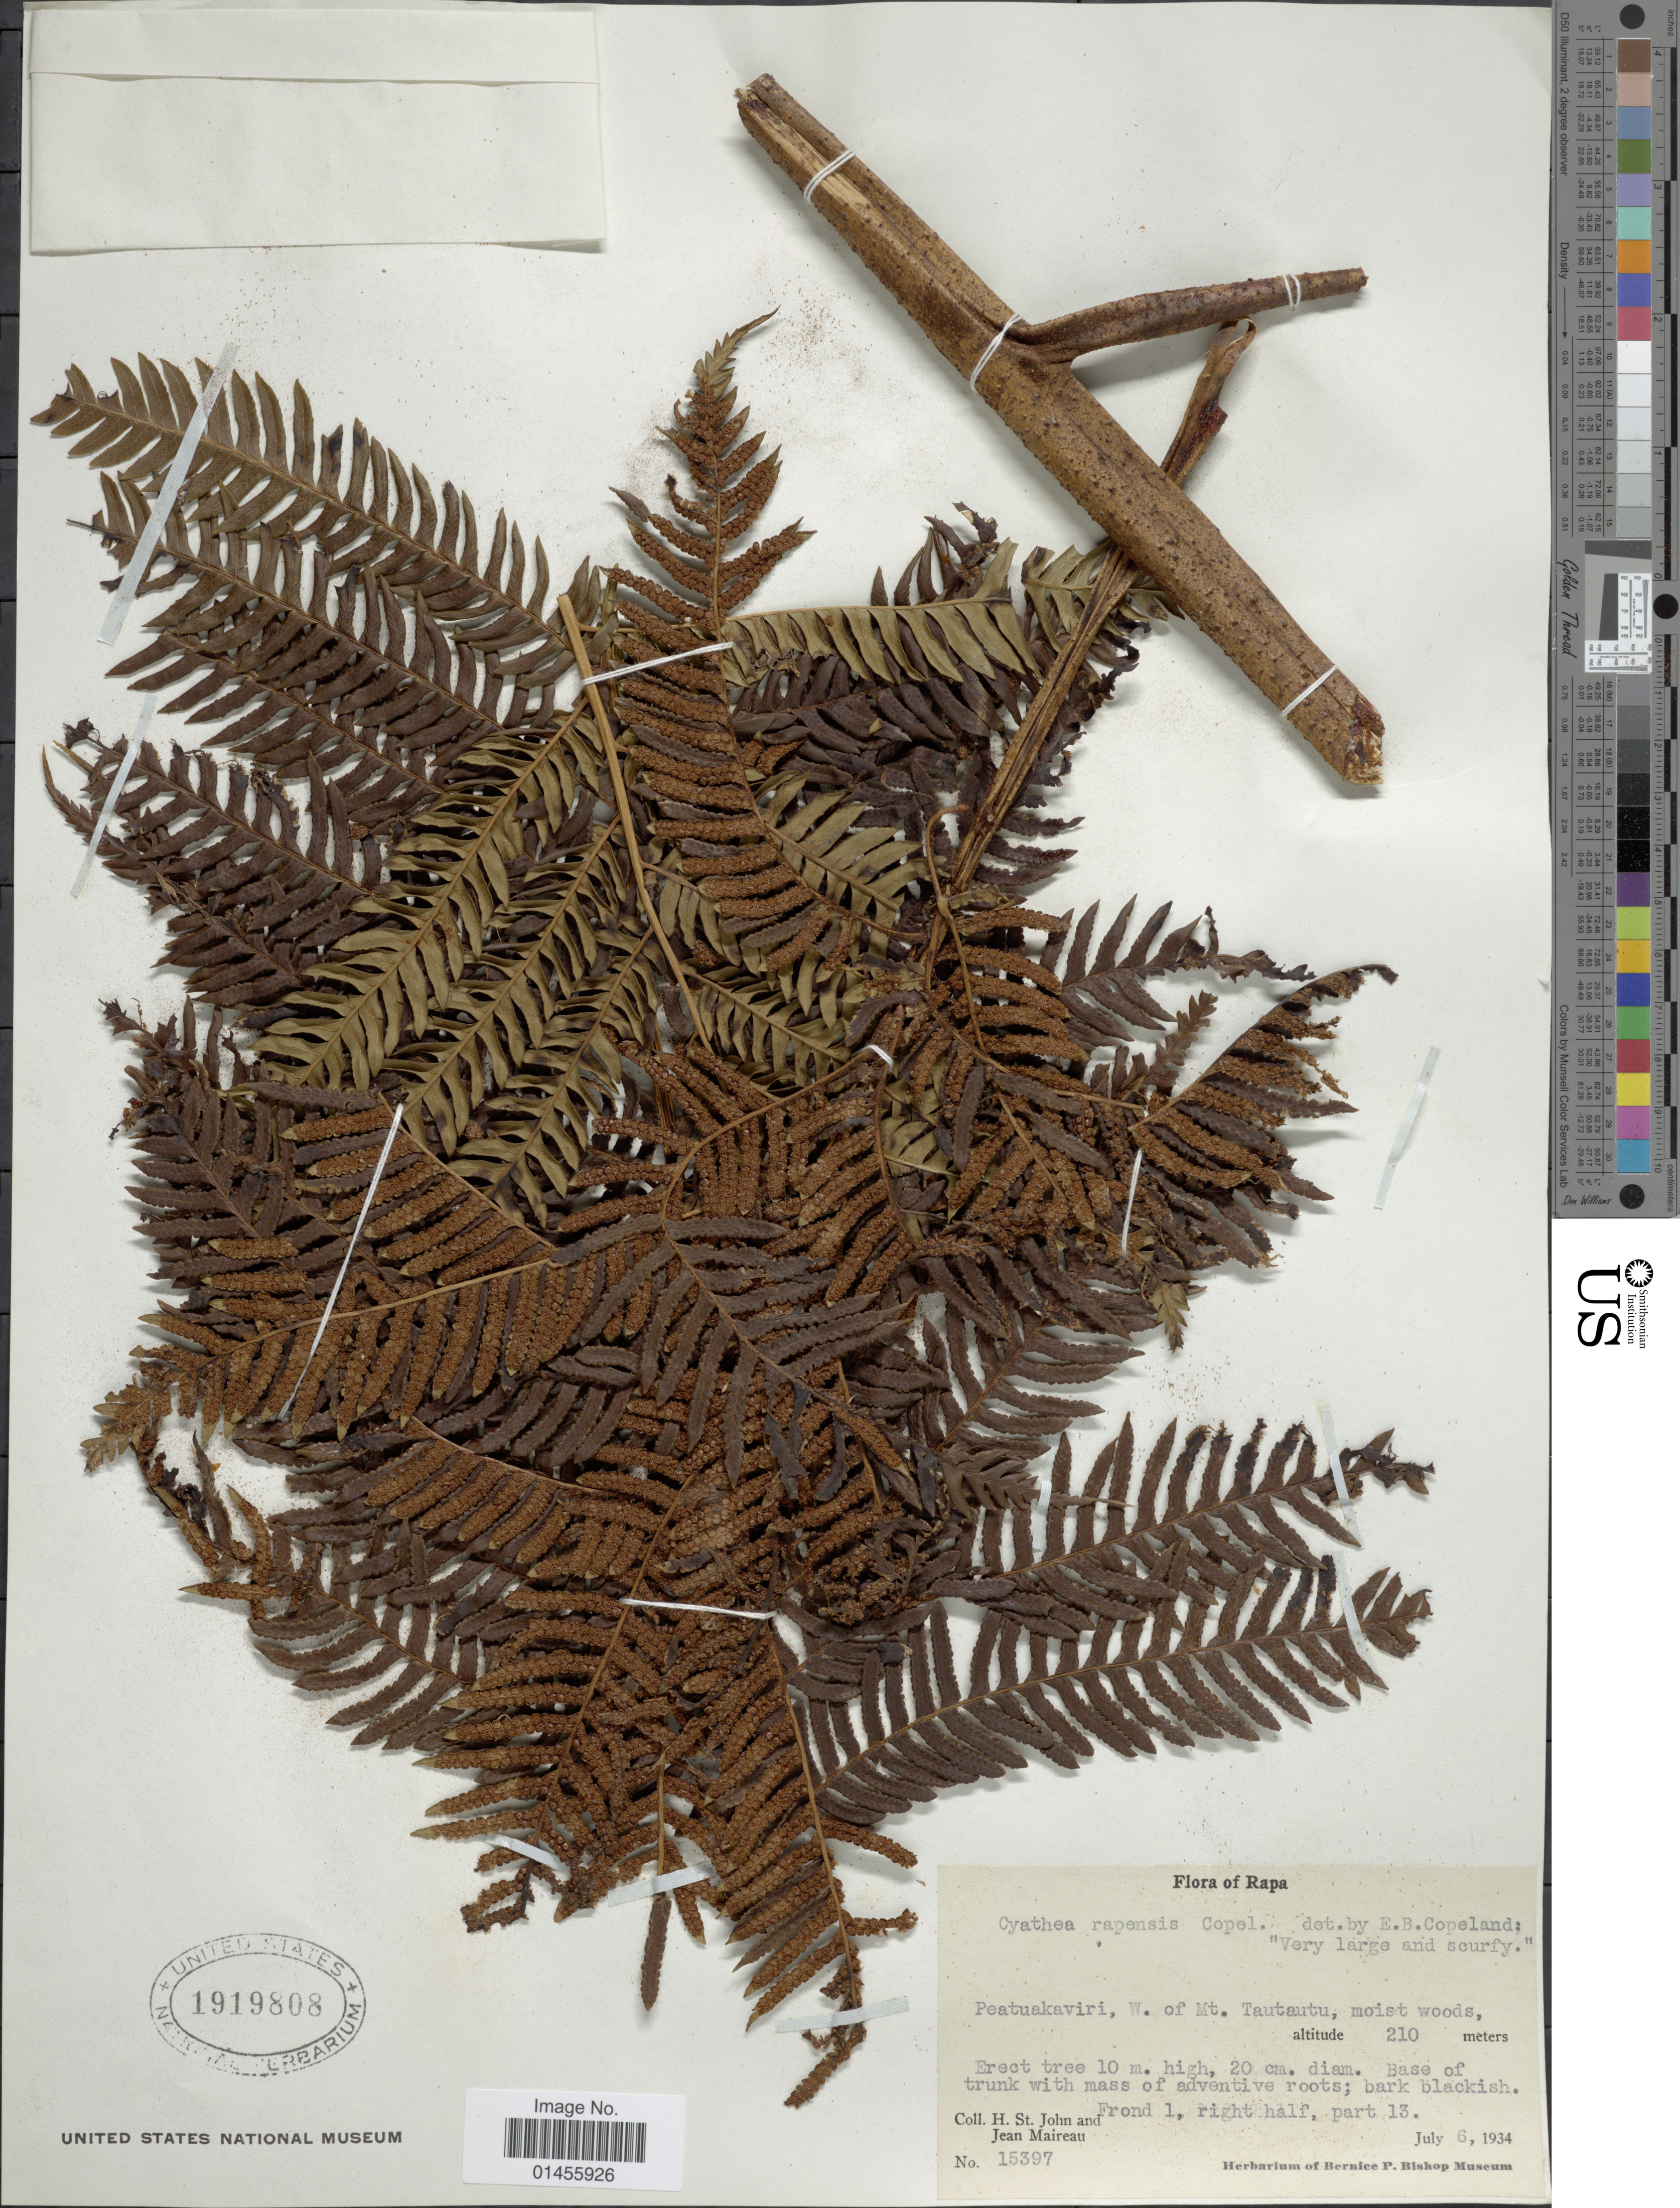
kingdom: Plantae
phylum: Tracheophyta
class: Polypodiopsida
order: Cyatheales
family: Cyatheaceae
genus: Alsophila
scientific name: Alsophila tahitensis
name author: Brack. in Wilkes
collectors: H. St. John & J. Maireau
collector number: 15397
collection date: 1934-07-06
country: French Polynesia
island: Rapa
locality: Rapa. Peatuakaviri, W. of Mt. Tautautu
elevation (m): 210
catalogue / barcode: US 1919808